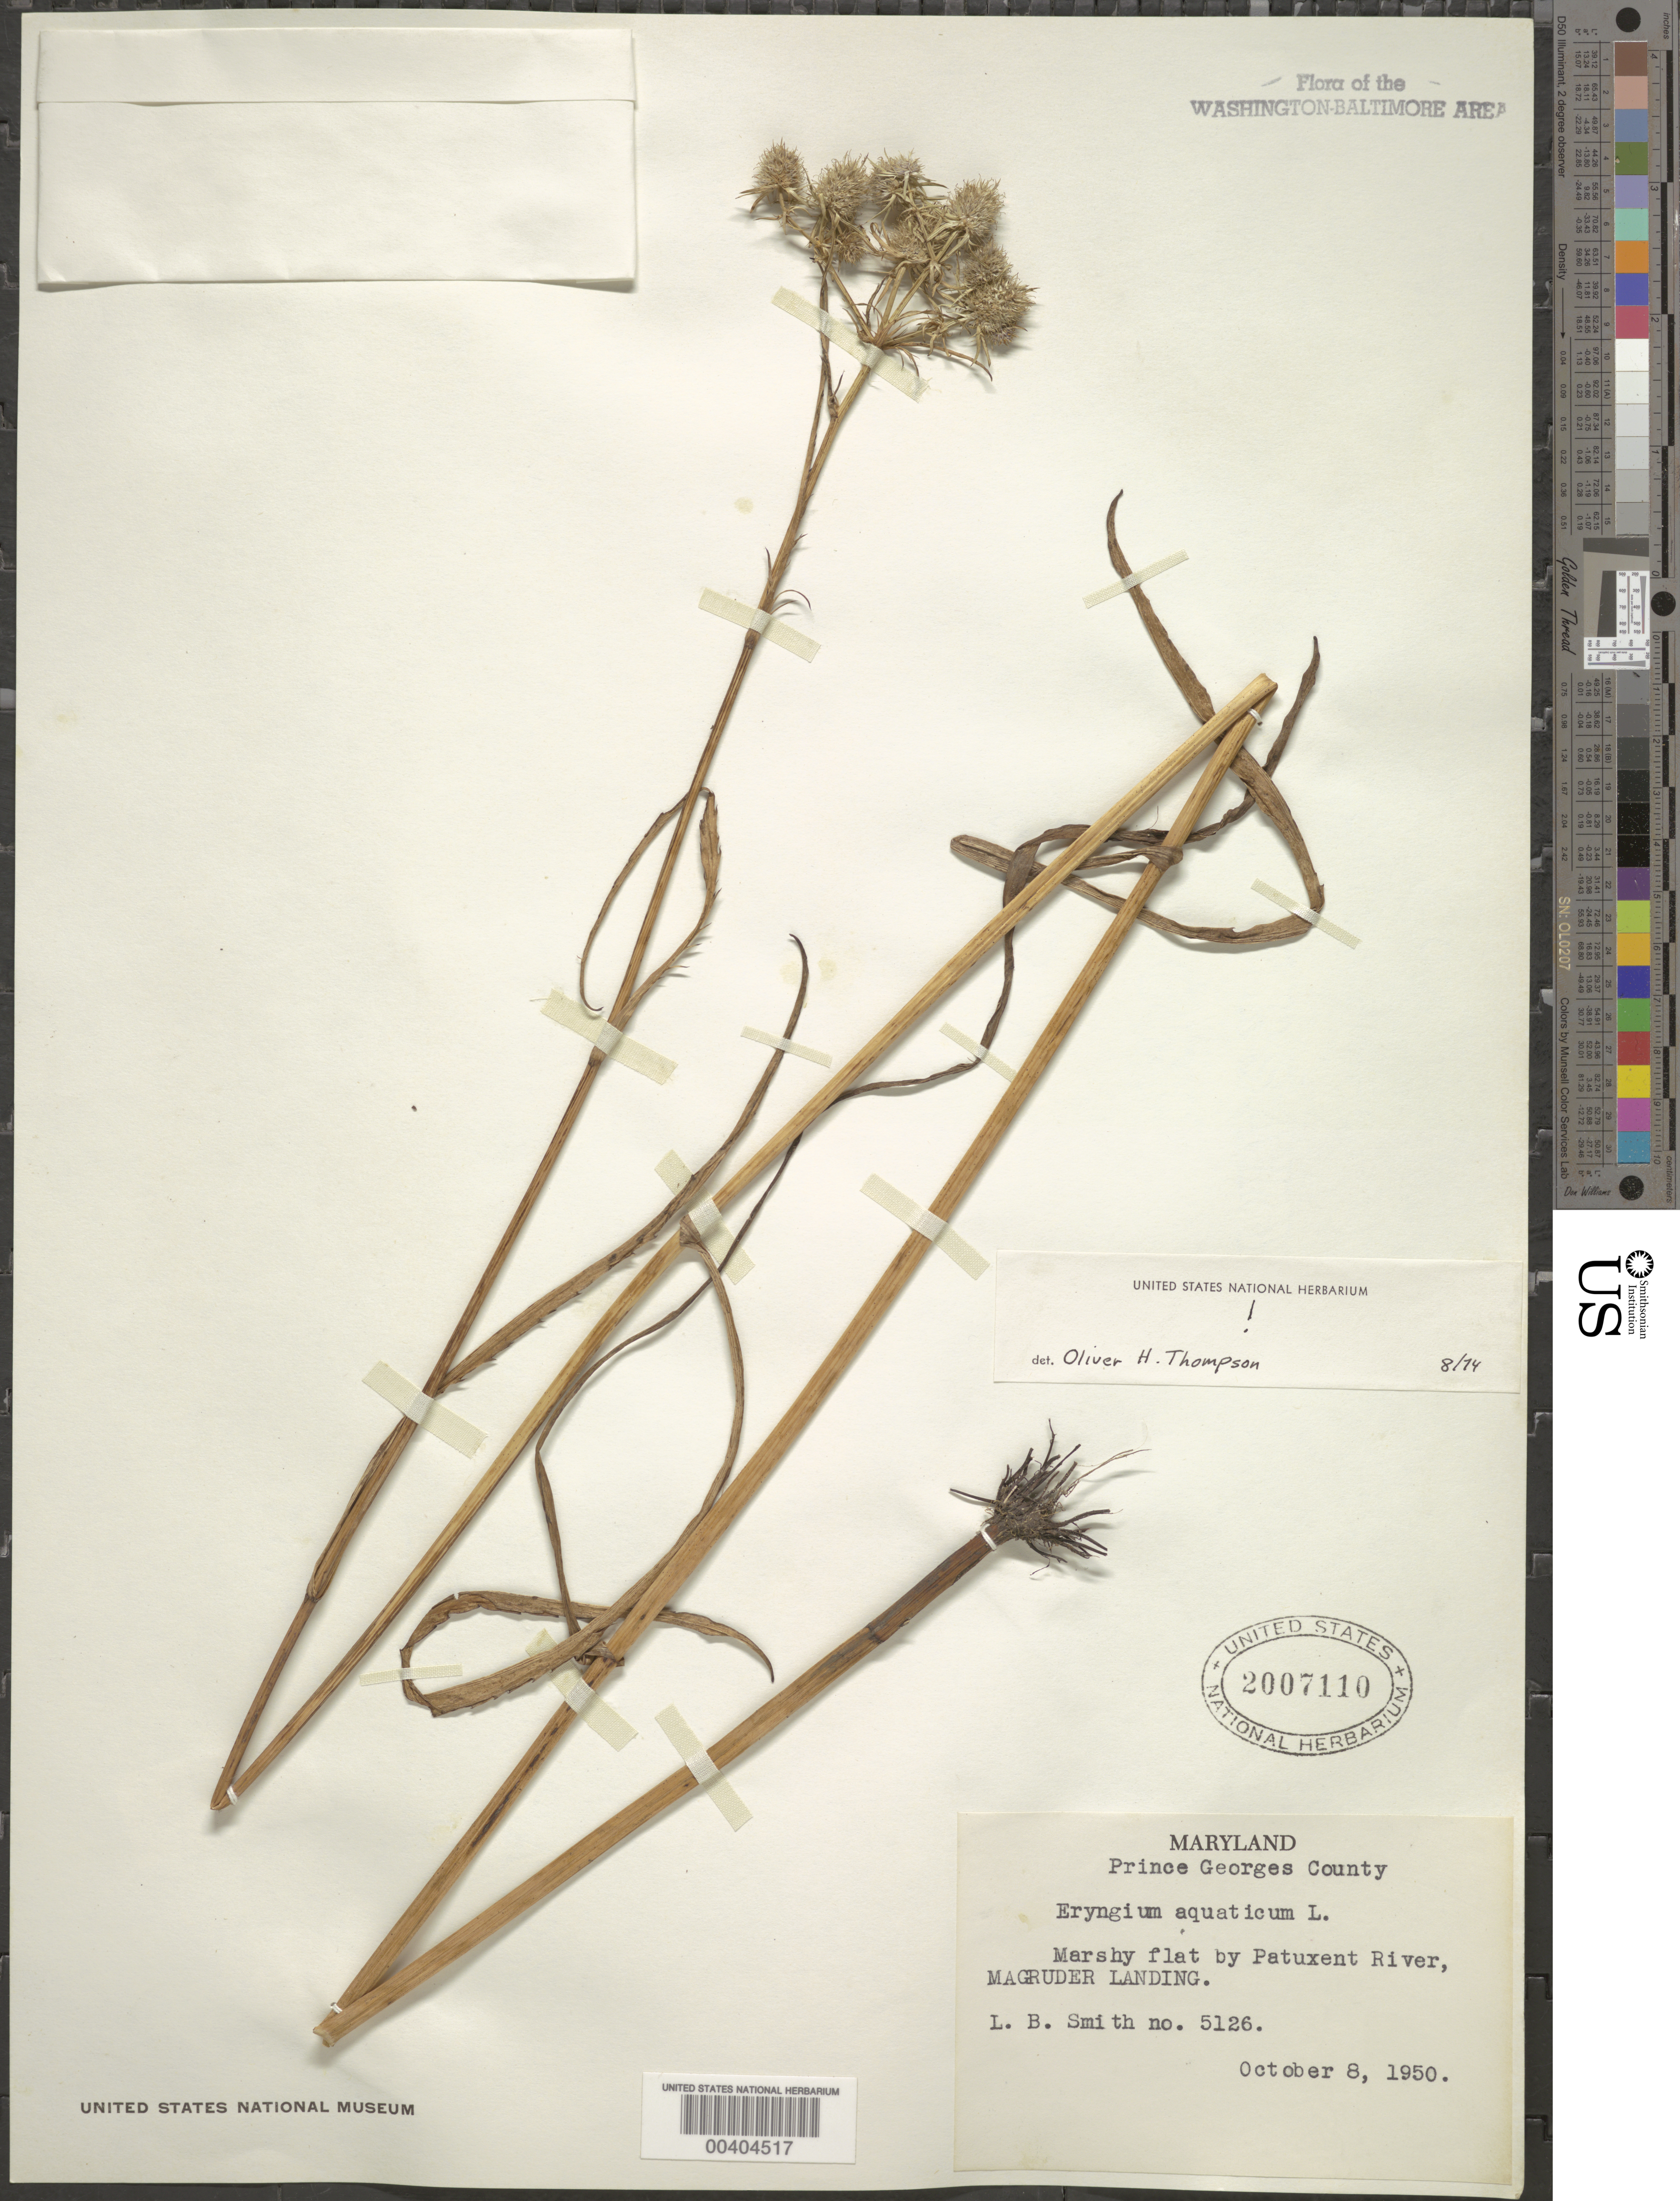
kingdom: Plantae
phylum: Tracheophyta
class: Magnoliopsida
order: Apiales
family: Apiaceae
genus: Eryngium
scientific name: Eryngium aquaticum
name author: L.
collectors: L. Smith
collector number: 5126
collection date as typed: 08 Oct 1950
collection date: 1950-10-08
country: United States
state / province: Maryland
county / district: Prince George's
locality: Magruder Landing, Patuxent River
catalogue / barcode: US 2007110